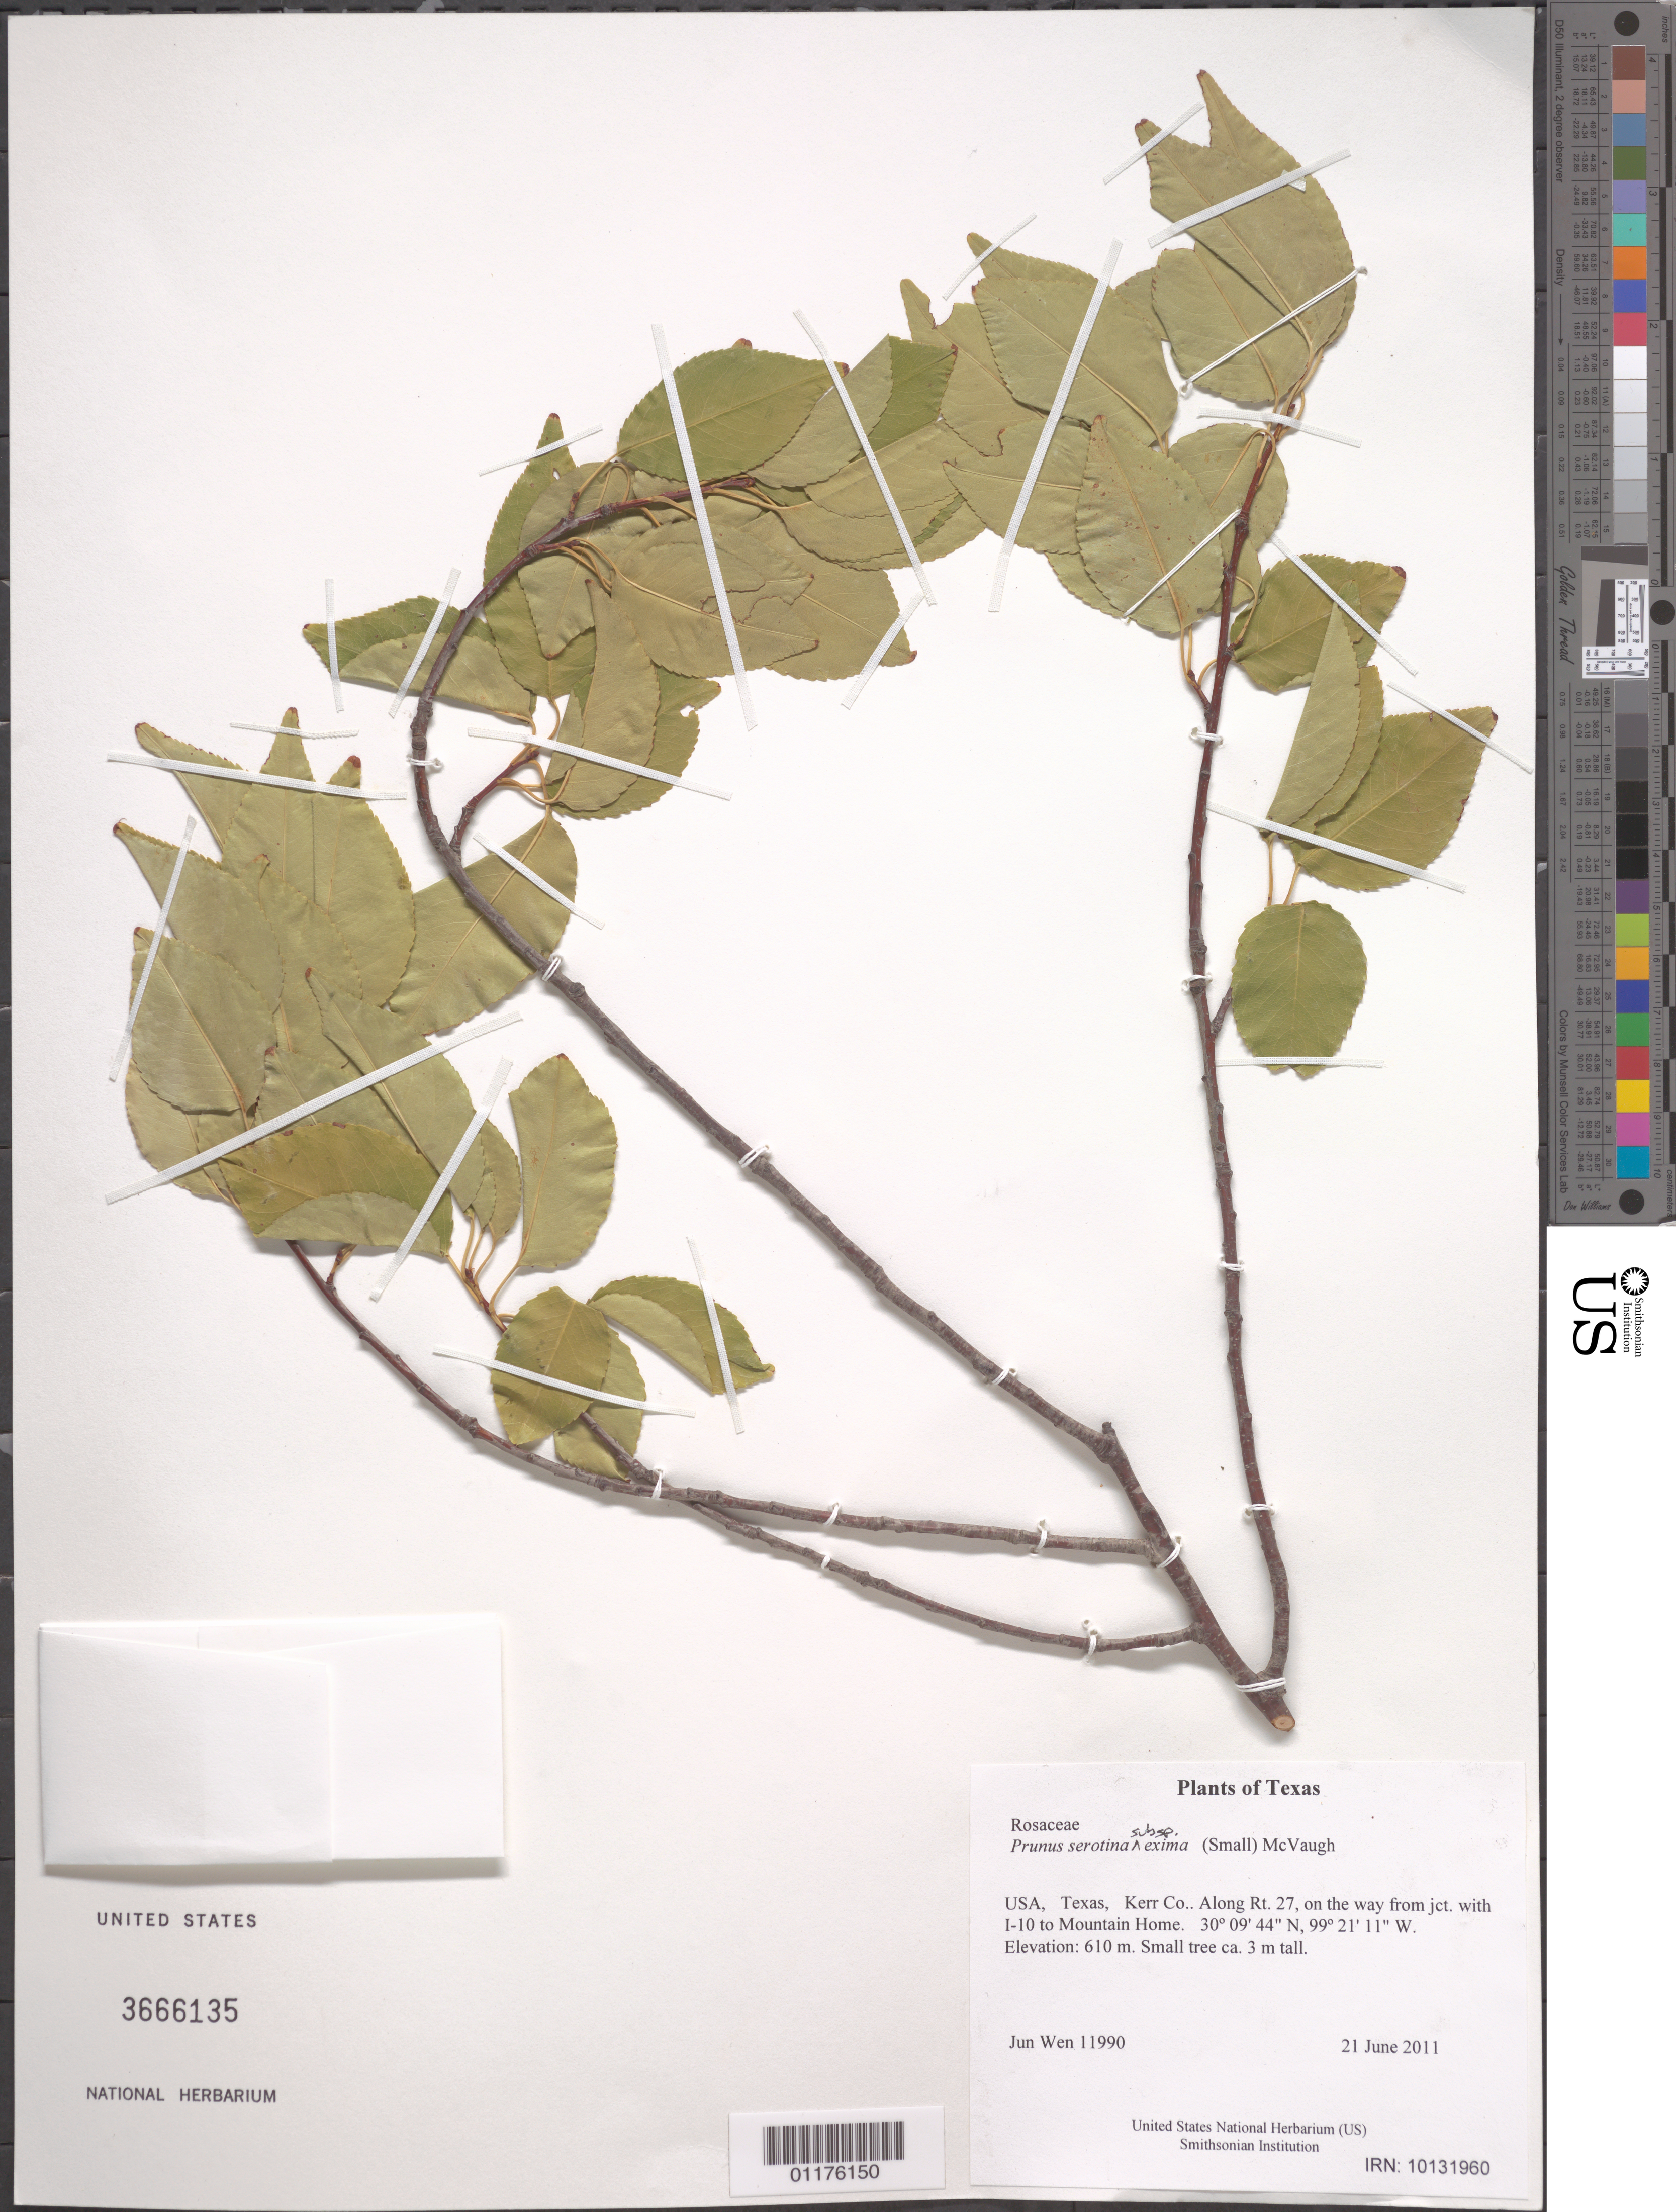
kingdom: Plantae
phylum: Tracheophyta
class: Magnoliopsida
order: Rosales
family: Rosaceae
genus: Prunus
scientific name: Prunus serotina var. serotina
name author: Ehrh.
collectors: J. Wen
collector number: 11990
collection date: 2011-06-21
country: United States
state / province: Texas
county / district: Kerr Co.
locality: Along Rt. 27, on the way from jct. with I-10 to Mountain Home.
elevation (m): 610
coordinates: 30 09.740 N, 99 21.179 W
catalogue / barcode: US 3666135